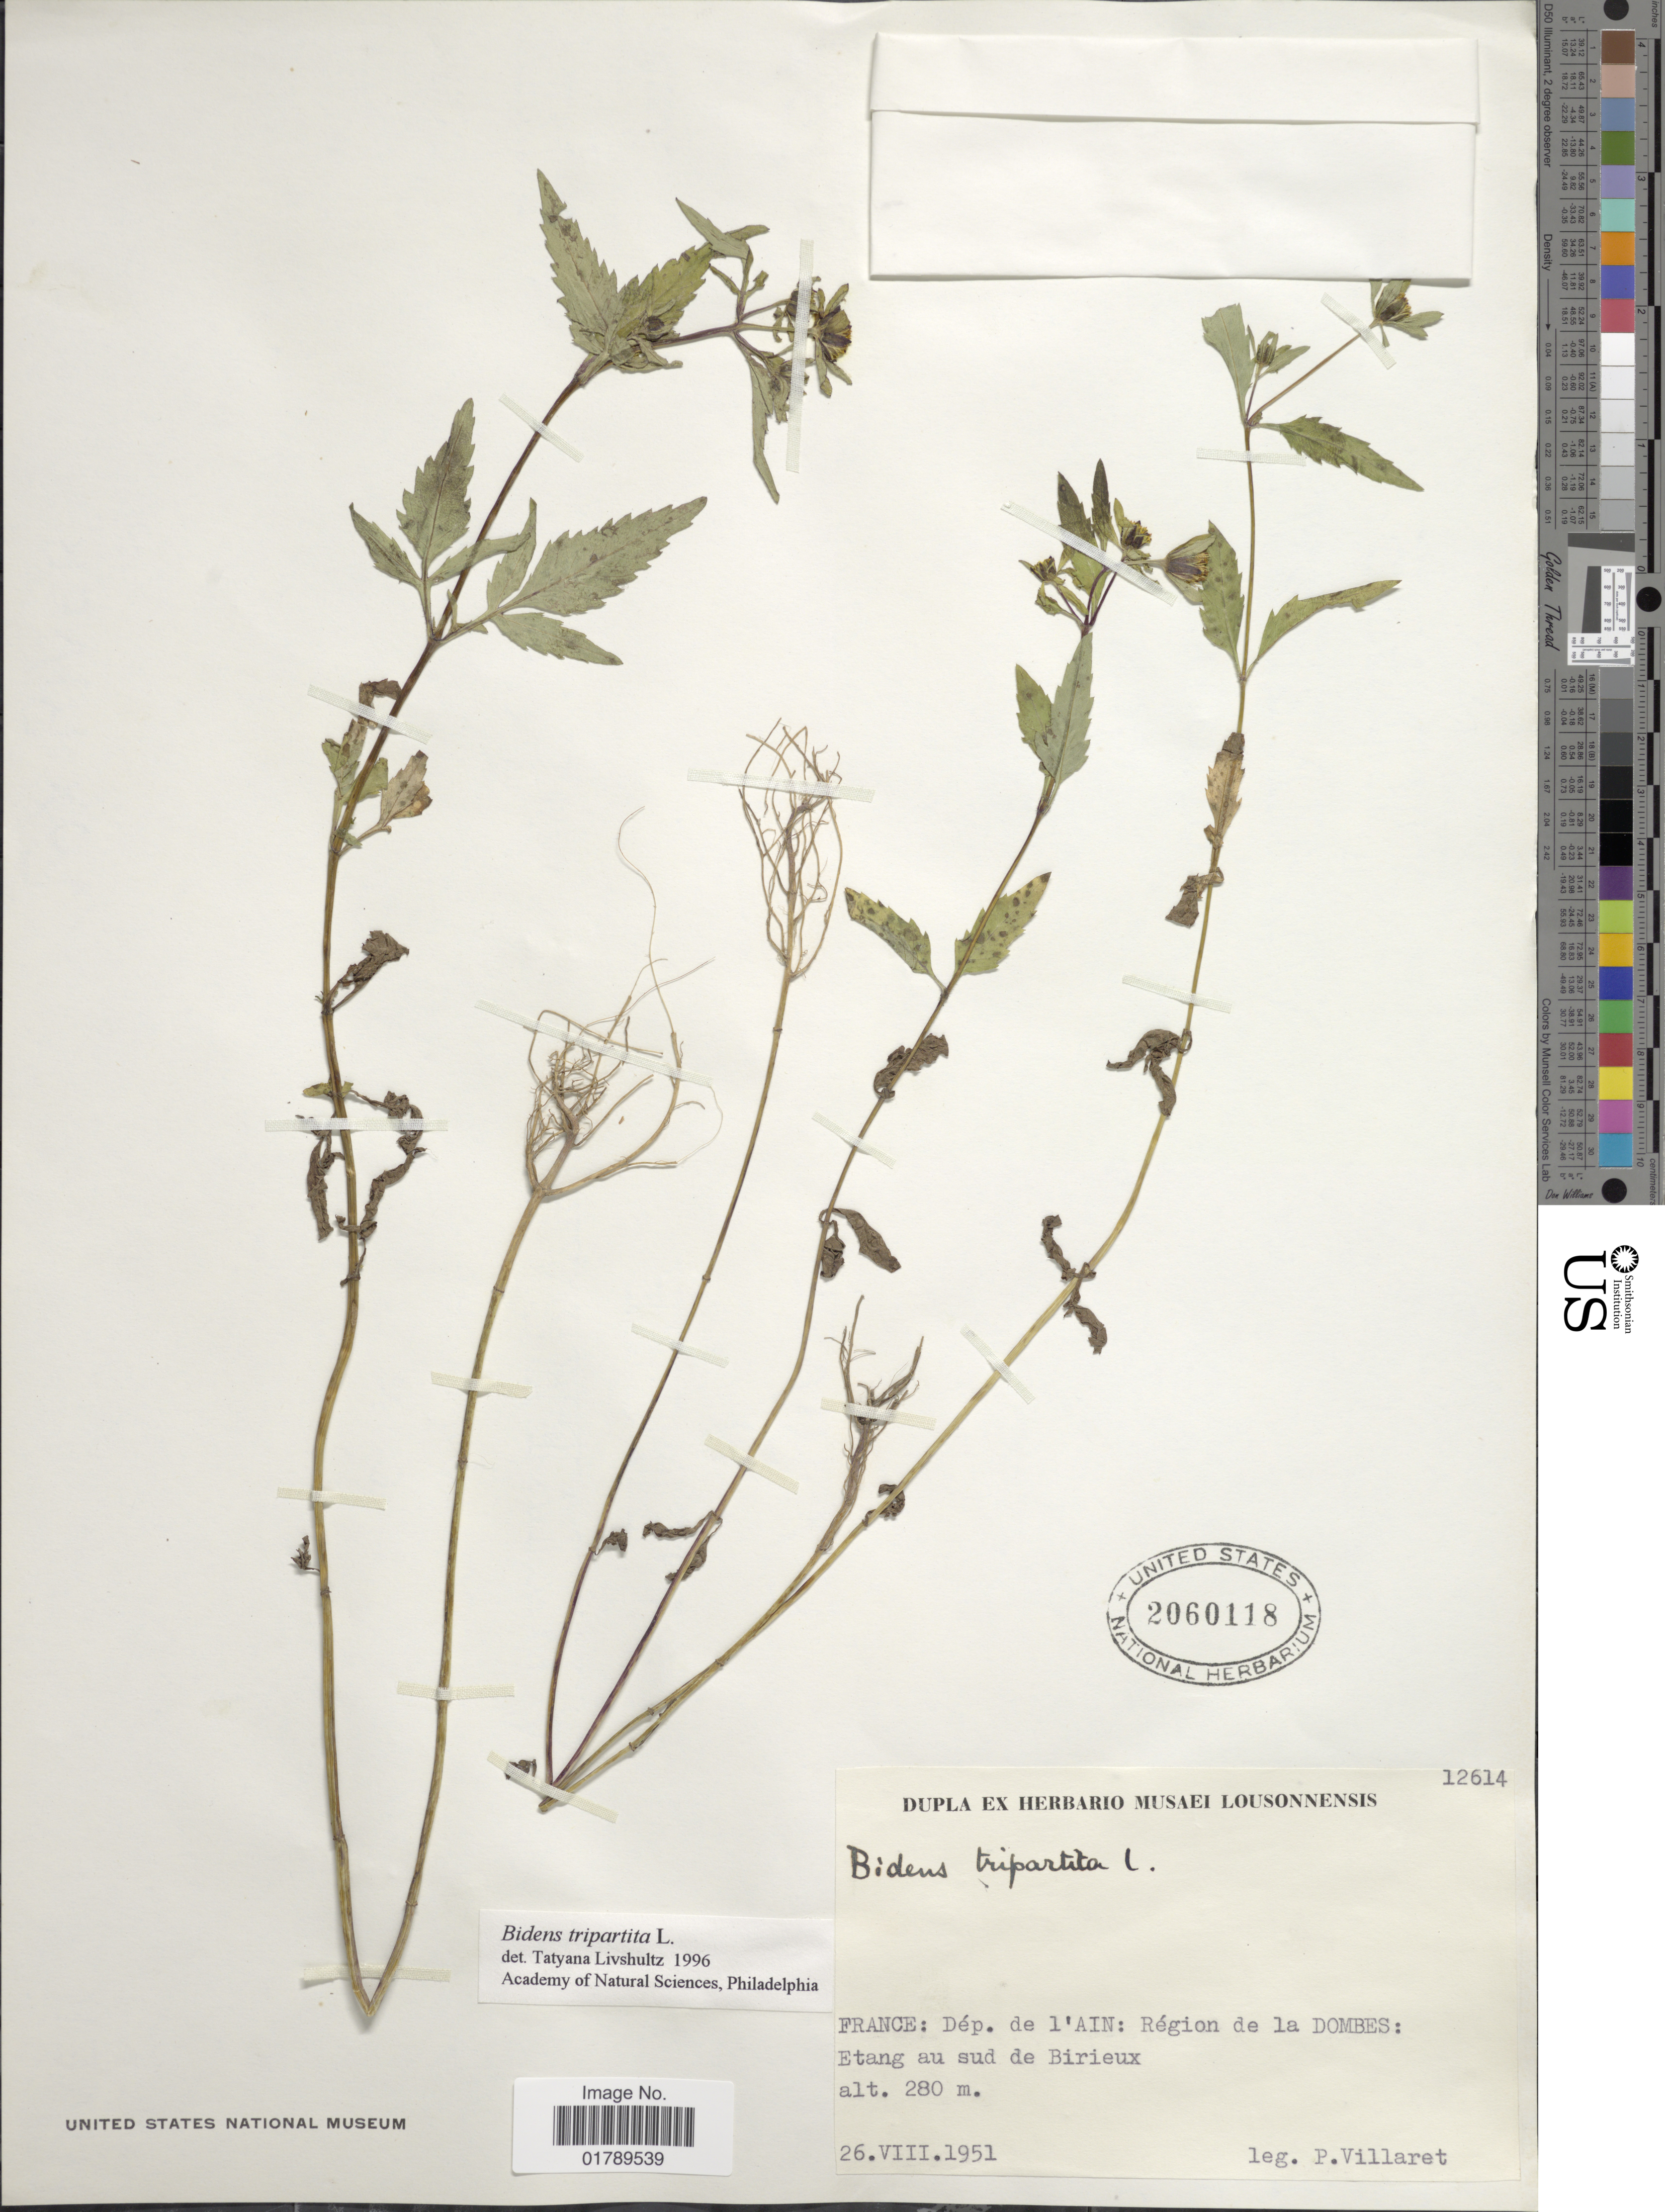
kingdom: Plantae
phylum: Tracheophyta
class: Magnoliopsida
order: Asterales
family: Asteraceae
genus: Bidens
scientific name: Bidens tripartita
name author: L.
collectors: P. Villaret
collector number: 12614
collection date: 1951-08-26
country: France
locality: France: Dept. de l'Ain: Region de la Dombes: Etang au sud de Birieux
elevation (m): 280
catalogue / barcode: US 2060118